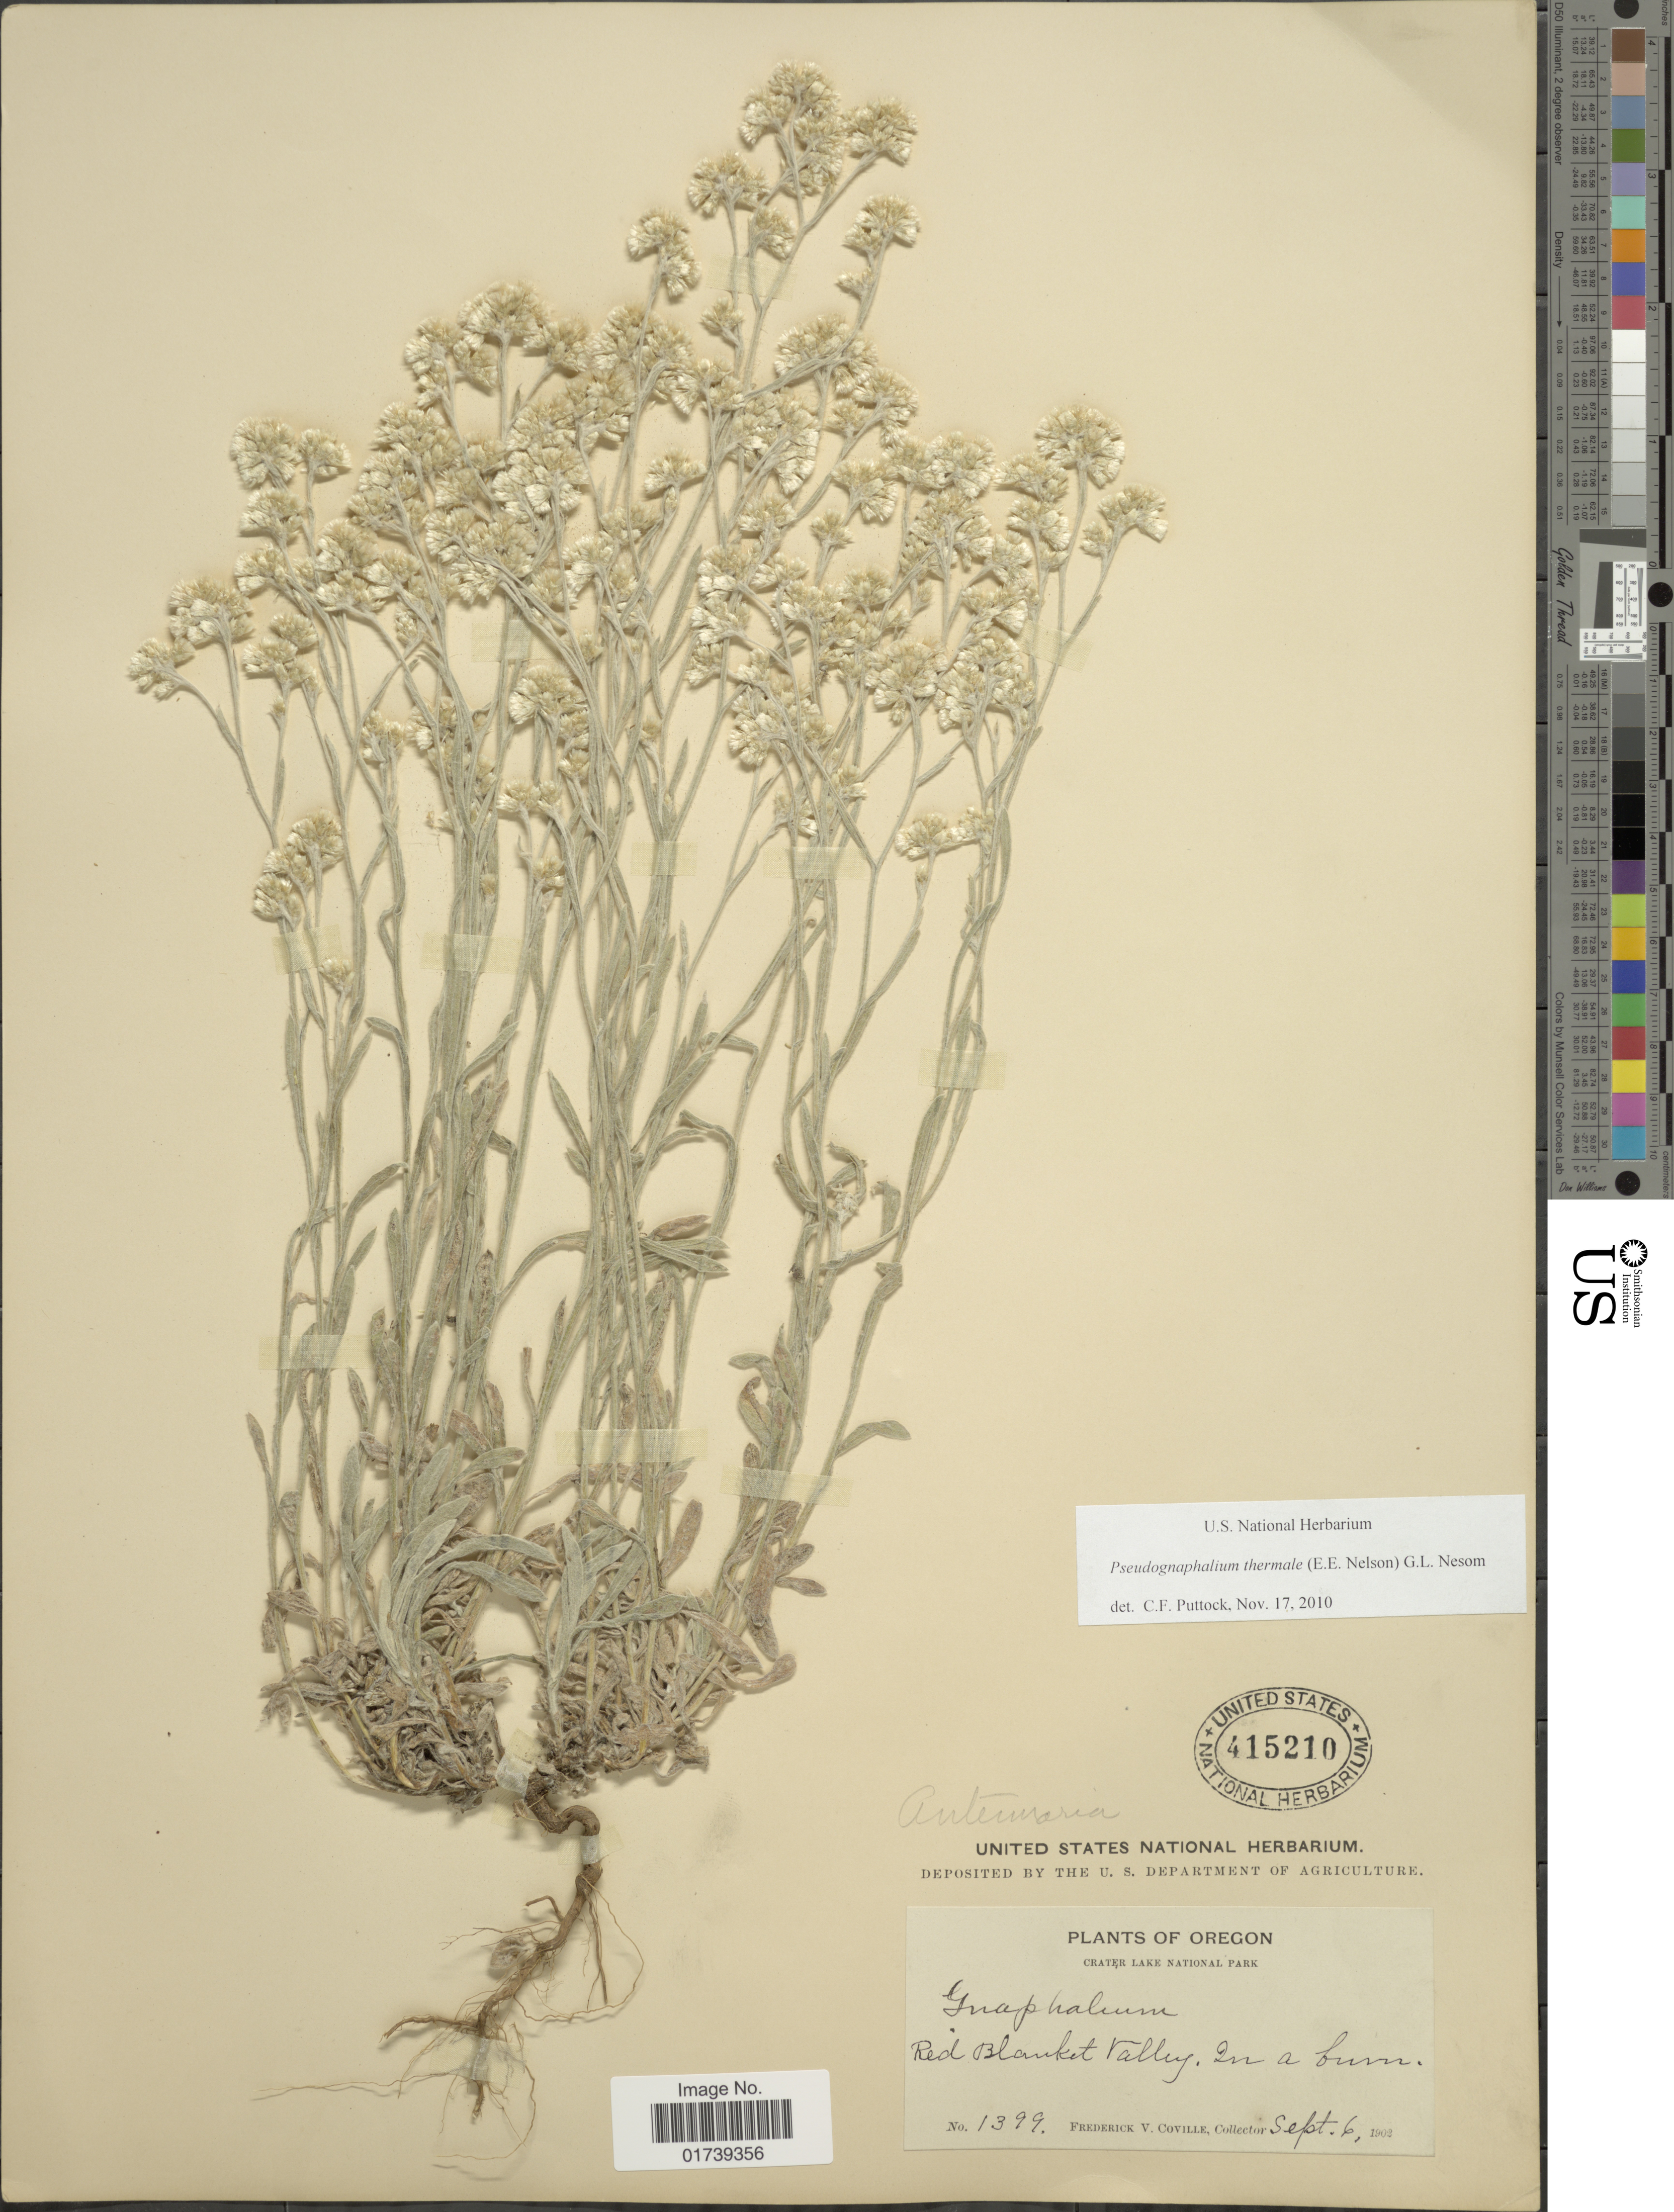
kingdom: Plantae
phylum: Tracheophyta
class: Magnoliopsida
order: Asterales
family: Asteraceae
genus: Pseudognaphalium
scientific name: Pseudognaphalium thermale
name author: (E.E. Nelson) G.L. Nesom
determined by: Puttock, Christopher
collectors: F. V. Coville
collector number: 1399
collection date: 1902-09-06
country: United States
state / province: Oregon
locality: Crater Lake National Park, Red Blanket Valley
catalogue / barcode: US 415210